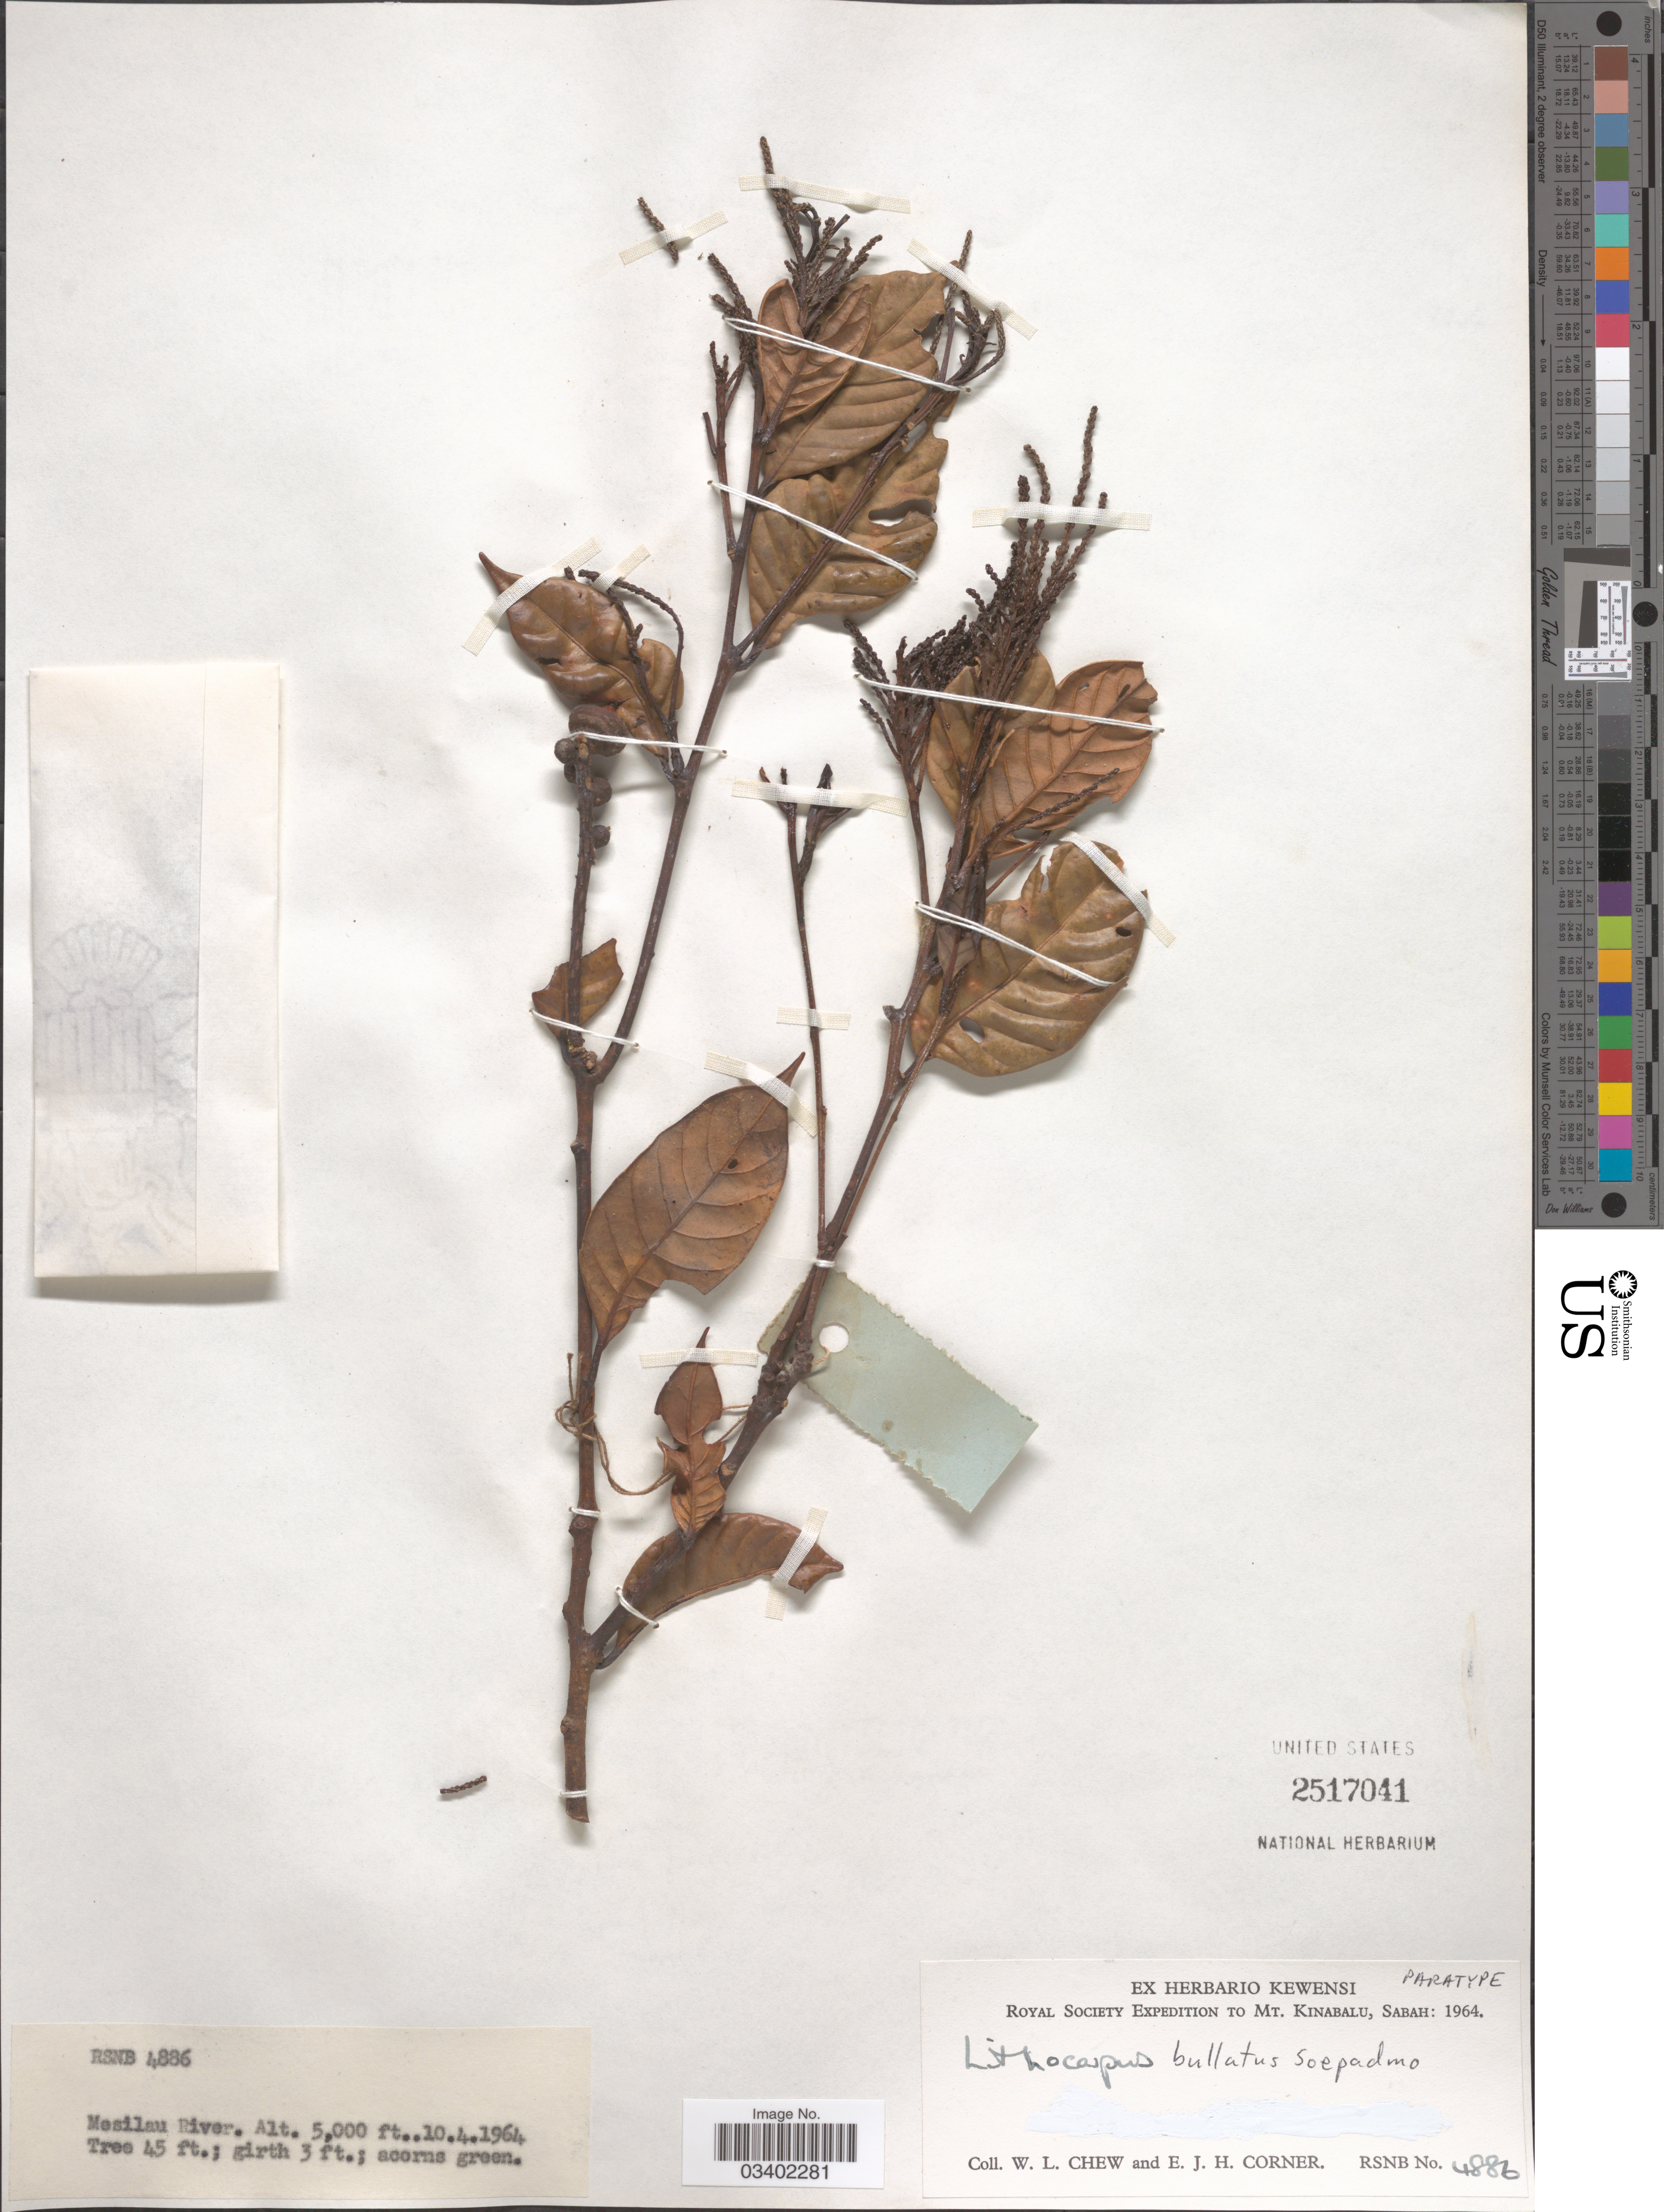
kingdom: Plantae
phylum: Tracheophyta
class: Magnoliopsida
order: Fagales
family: Fagaceae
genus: Lithocarpus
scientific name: Lithocarpus bullatus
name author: Hatus. ex Soepadmo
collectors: W. Chew & E. Corner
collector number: RSNB 4886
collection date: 1964-04-10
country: Malaysia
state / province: Sabah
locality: Mt. Kinabalu. Mesilau River.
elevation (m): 1524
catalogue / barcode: US 2517041